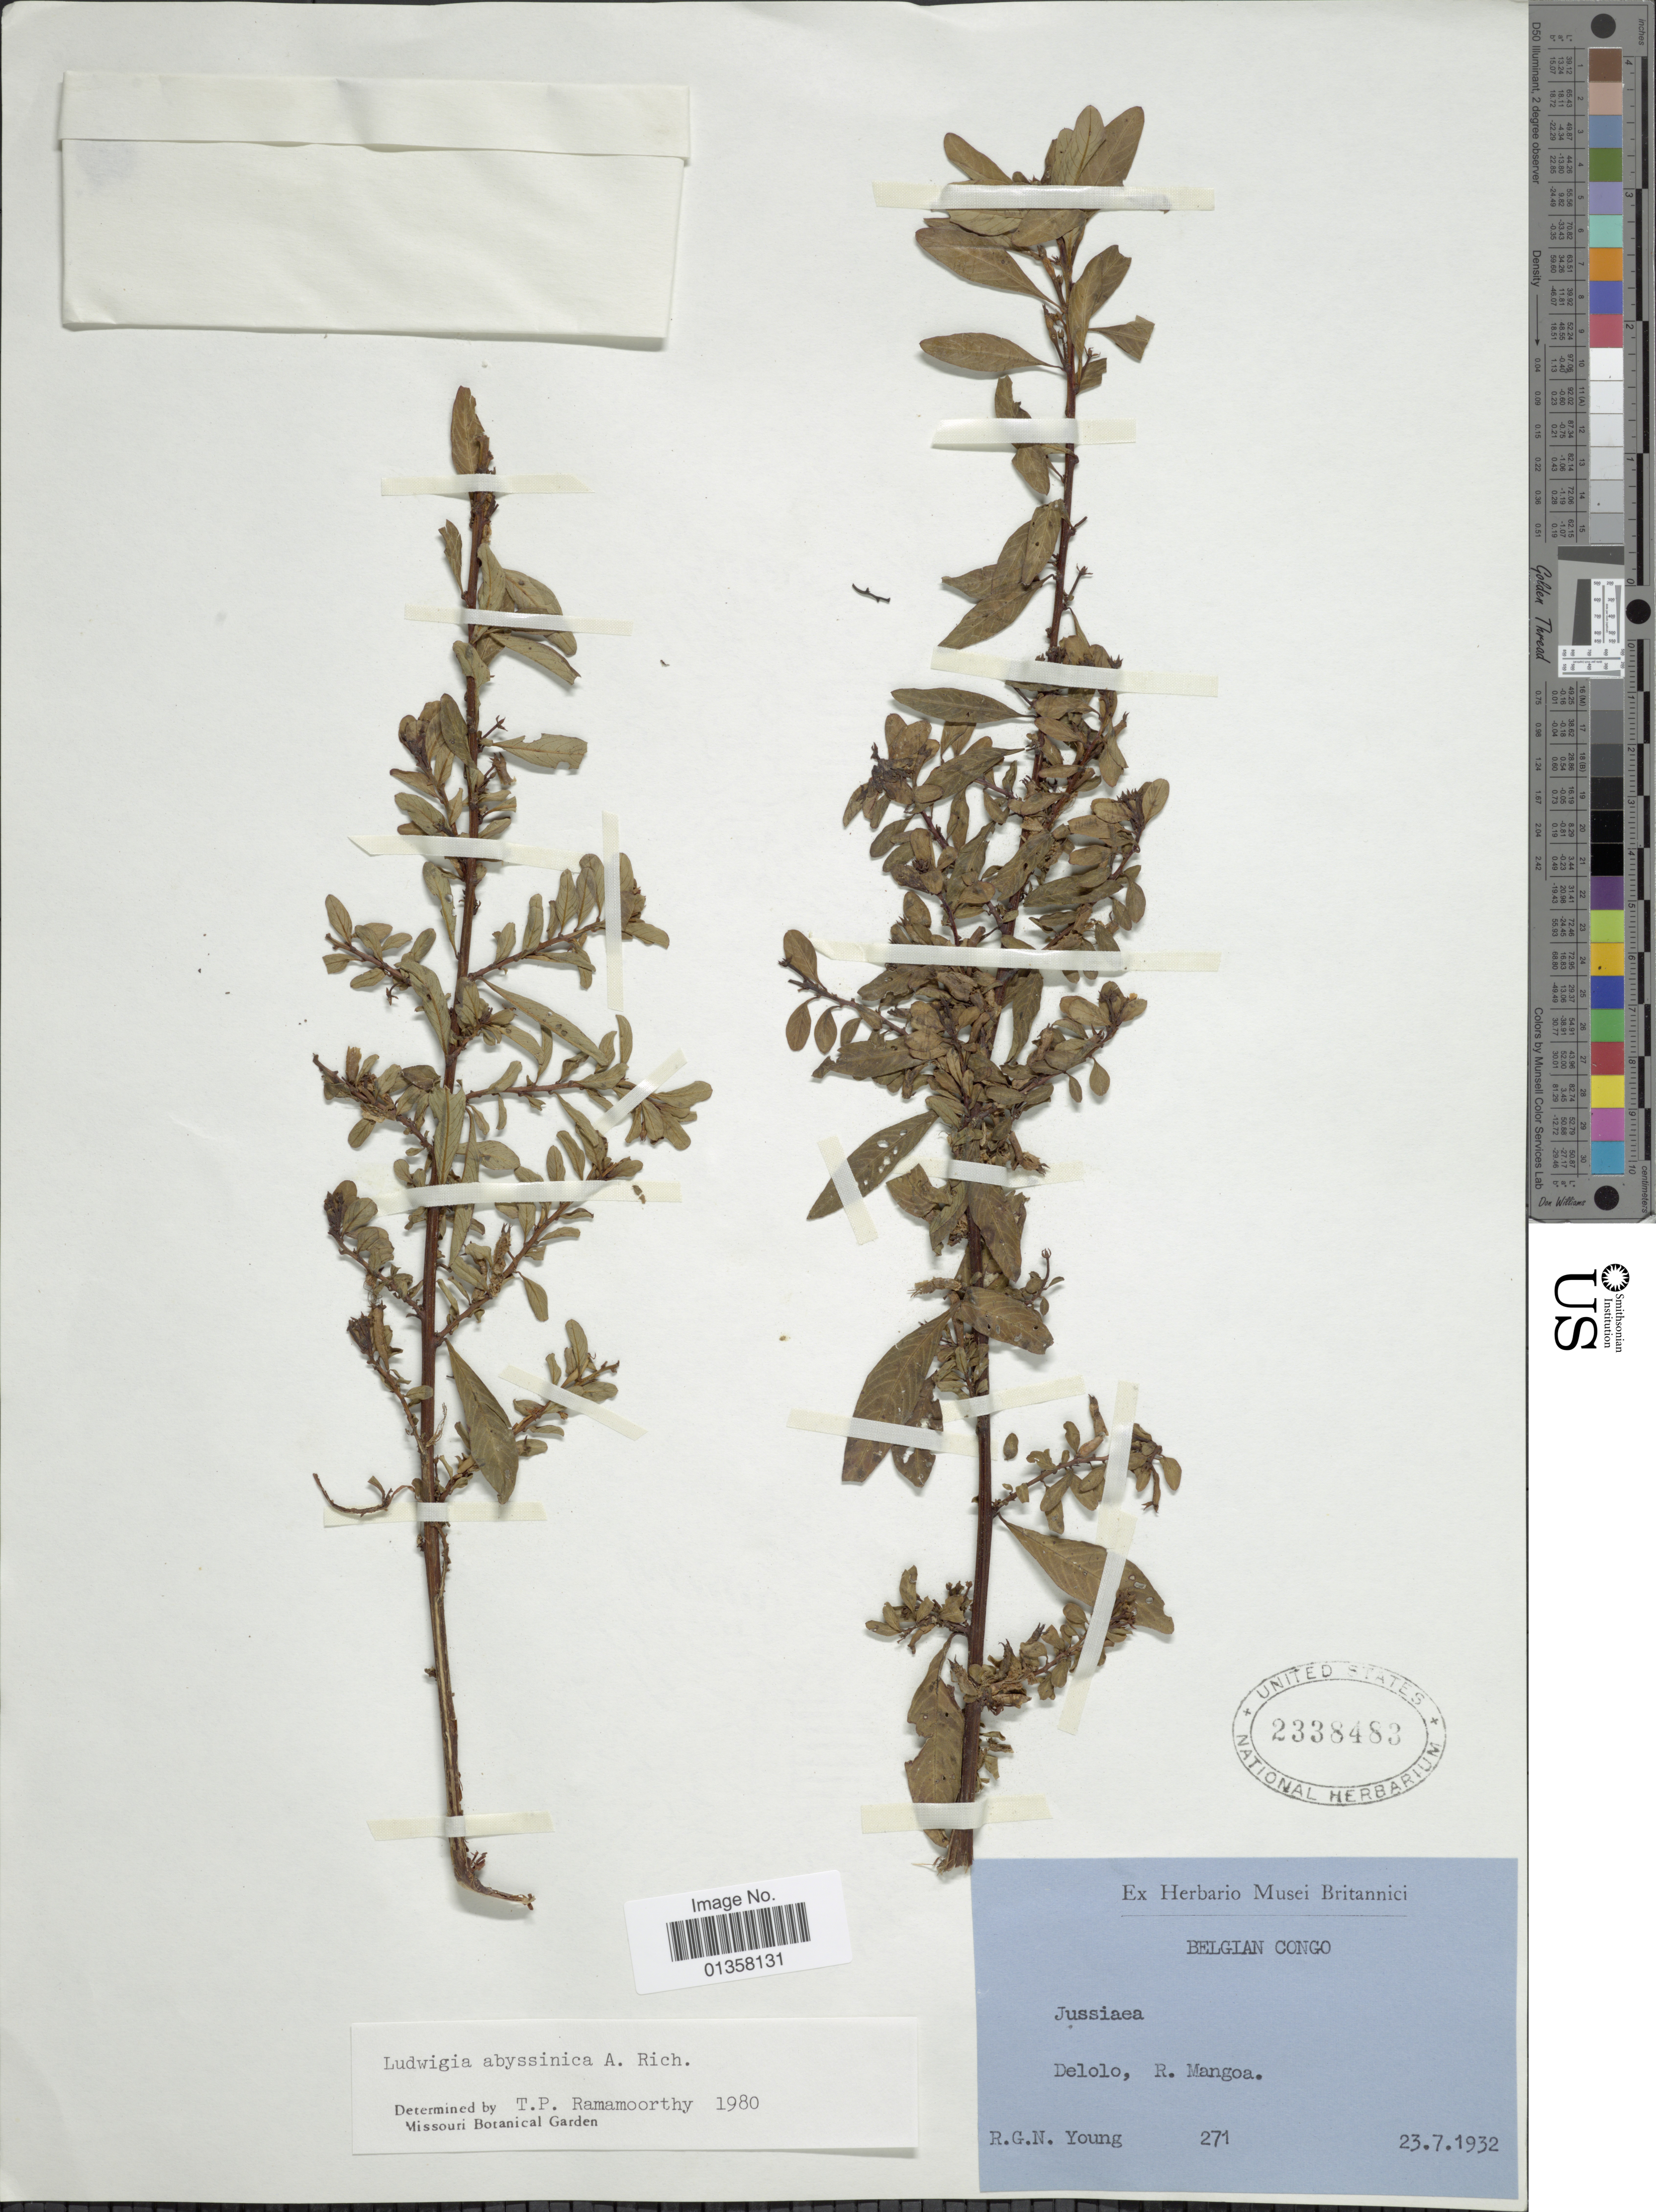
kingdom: Plantae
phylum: Tracheophyta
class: Magnoliopsida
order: Myrtales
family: Onagraceae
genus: Ludwigia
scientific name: Ludwigia abyssinica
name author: A. Rich.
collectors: R. Young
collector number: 271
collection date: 1932-07-23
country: Congo, Democratic Republic of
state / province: Lualaba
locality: Delolo, R. Mangoa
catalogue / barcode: US 2338483